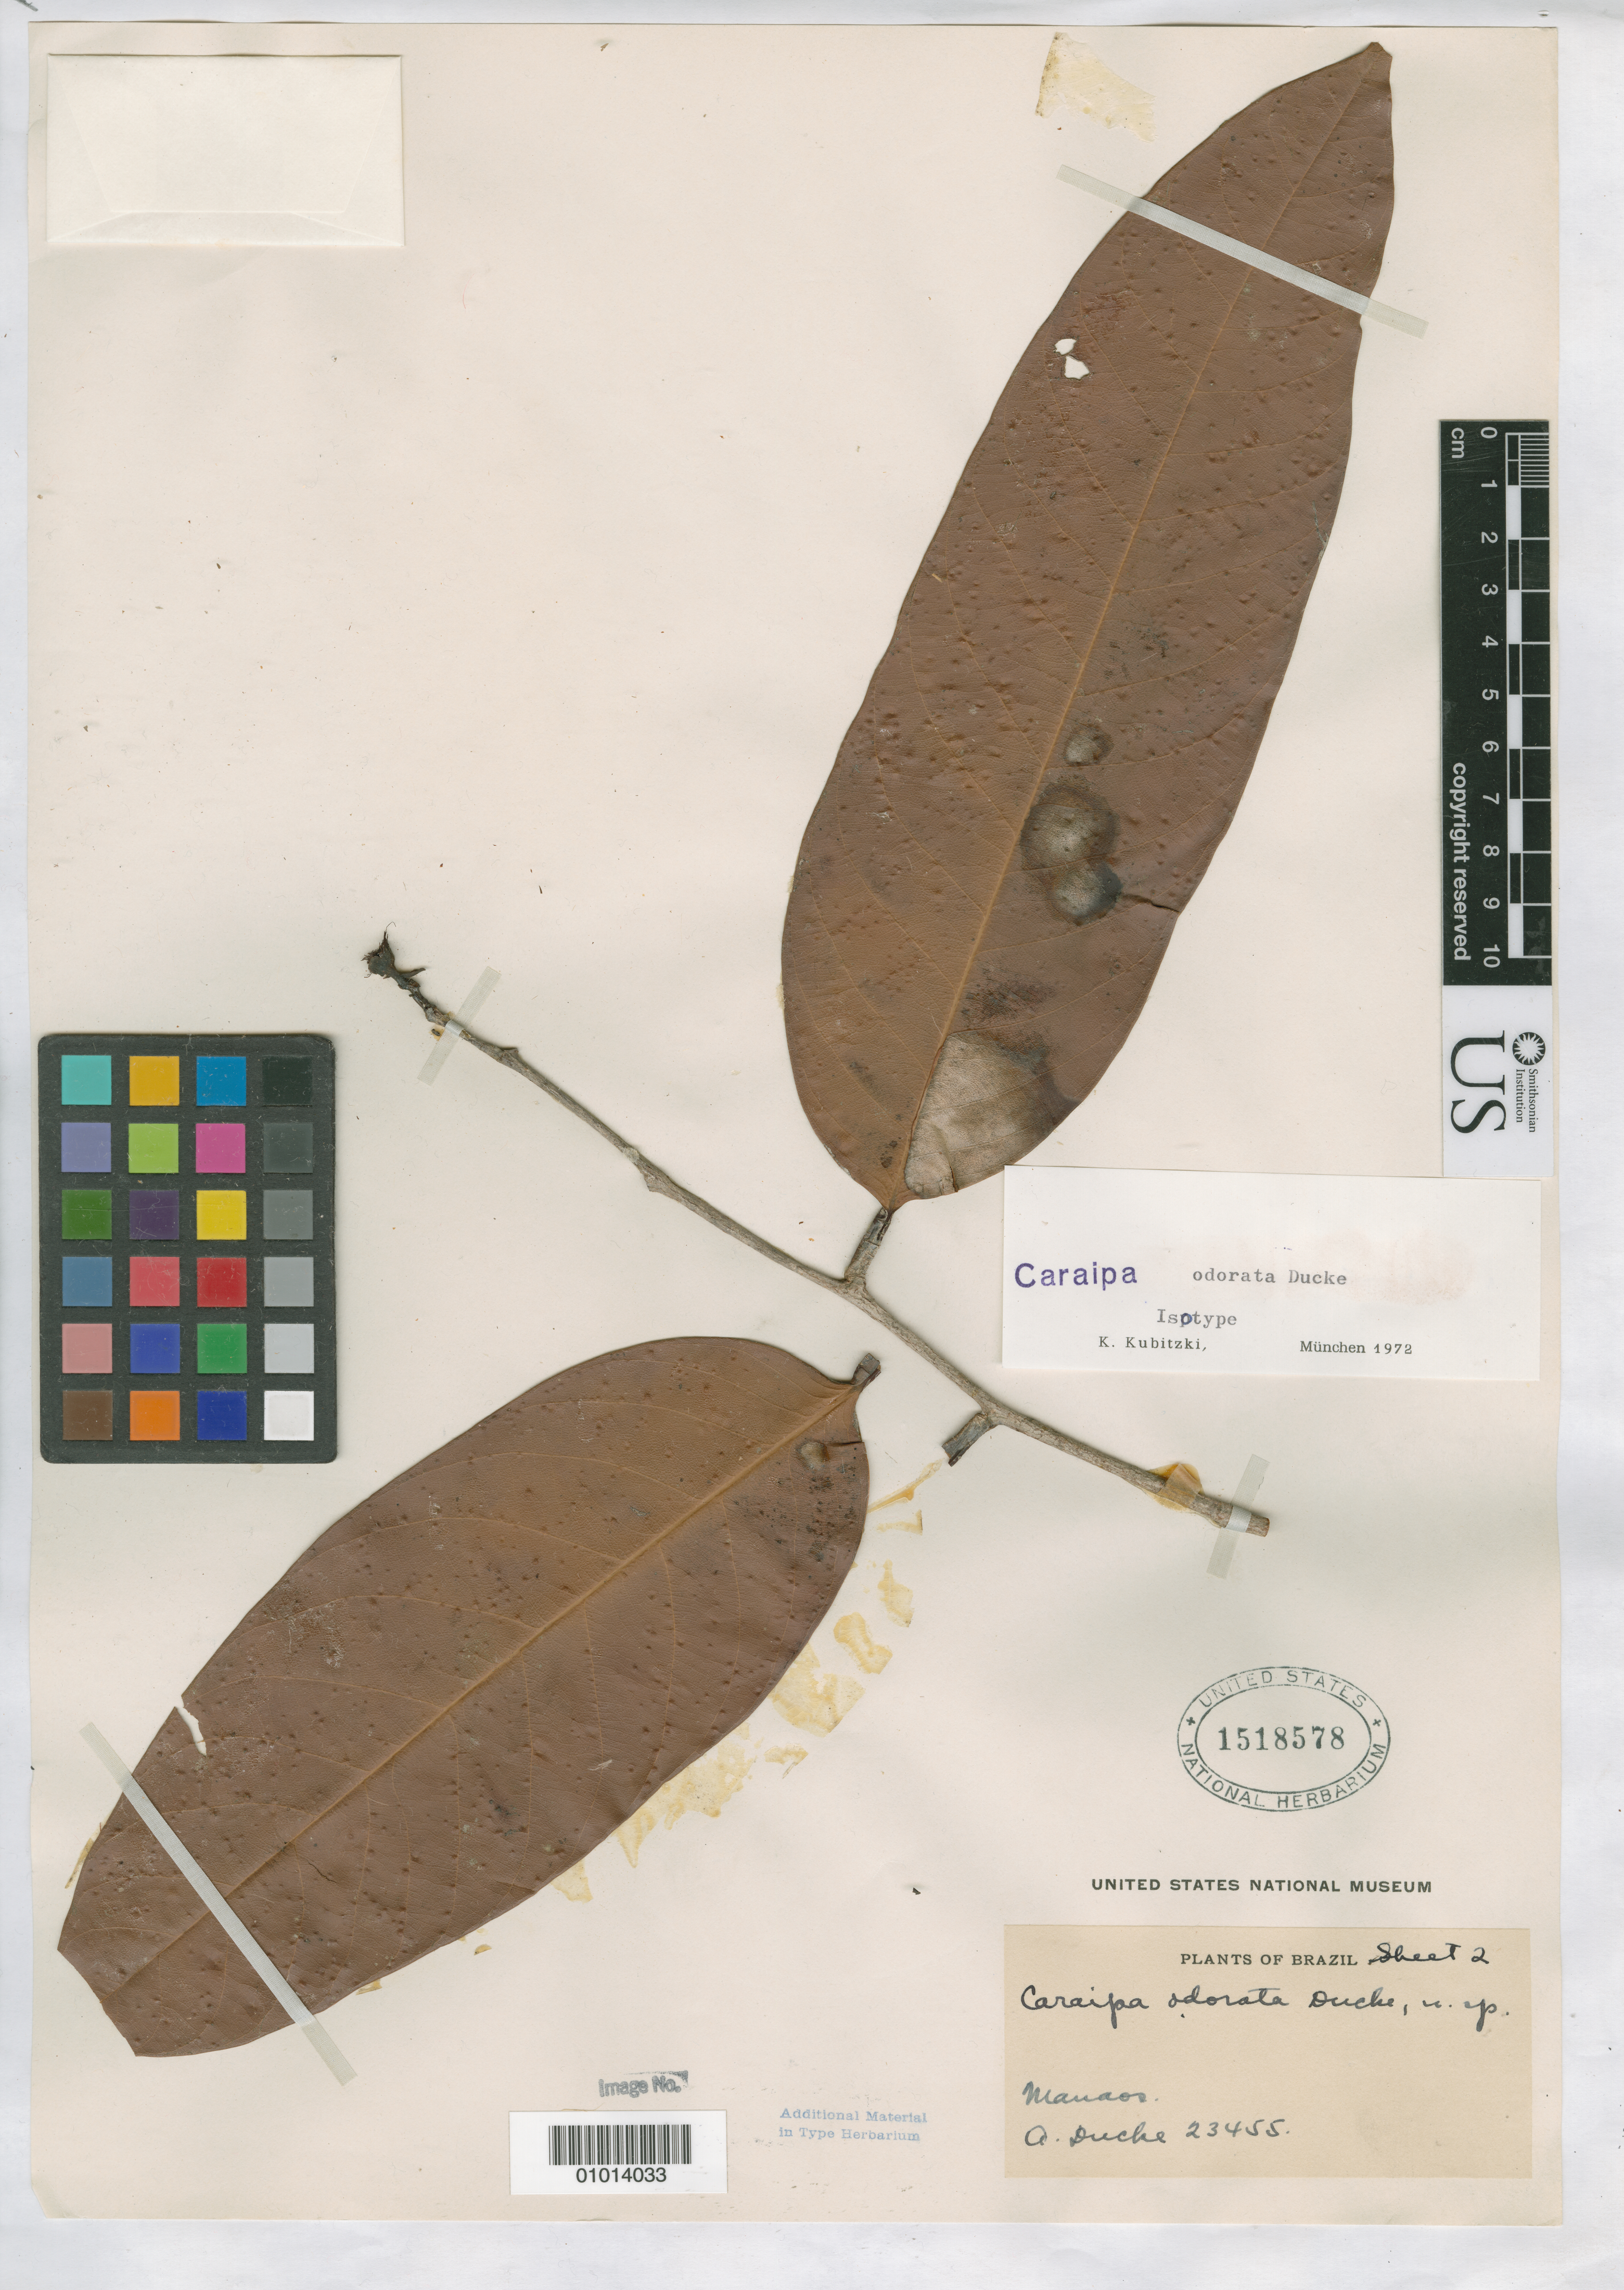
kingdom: Plantae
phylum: Tracheophyta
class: Magnoliopsida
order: Malpighiales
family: Calophyllaceae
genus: Caraipa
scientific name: Caraipa odorata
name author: Ducke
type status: Isotype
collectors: A. Ducke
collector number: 23455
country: Brazil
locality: Manaos.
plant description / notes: Isotype determined by K. Kubitzki.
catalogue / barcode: US 1518578